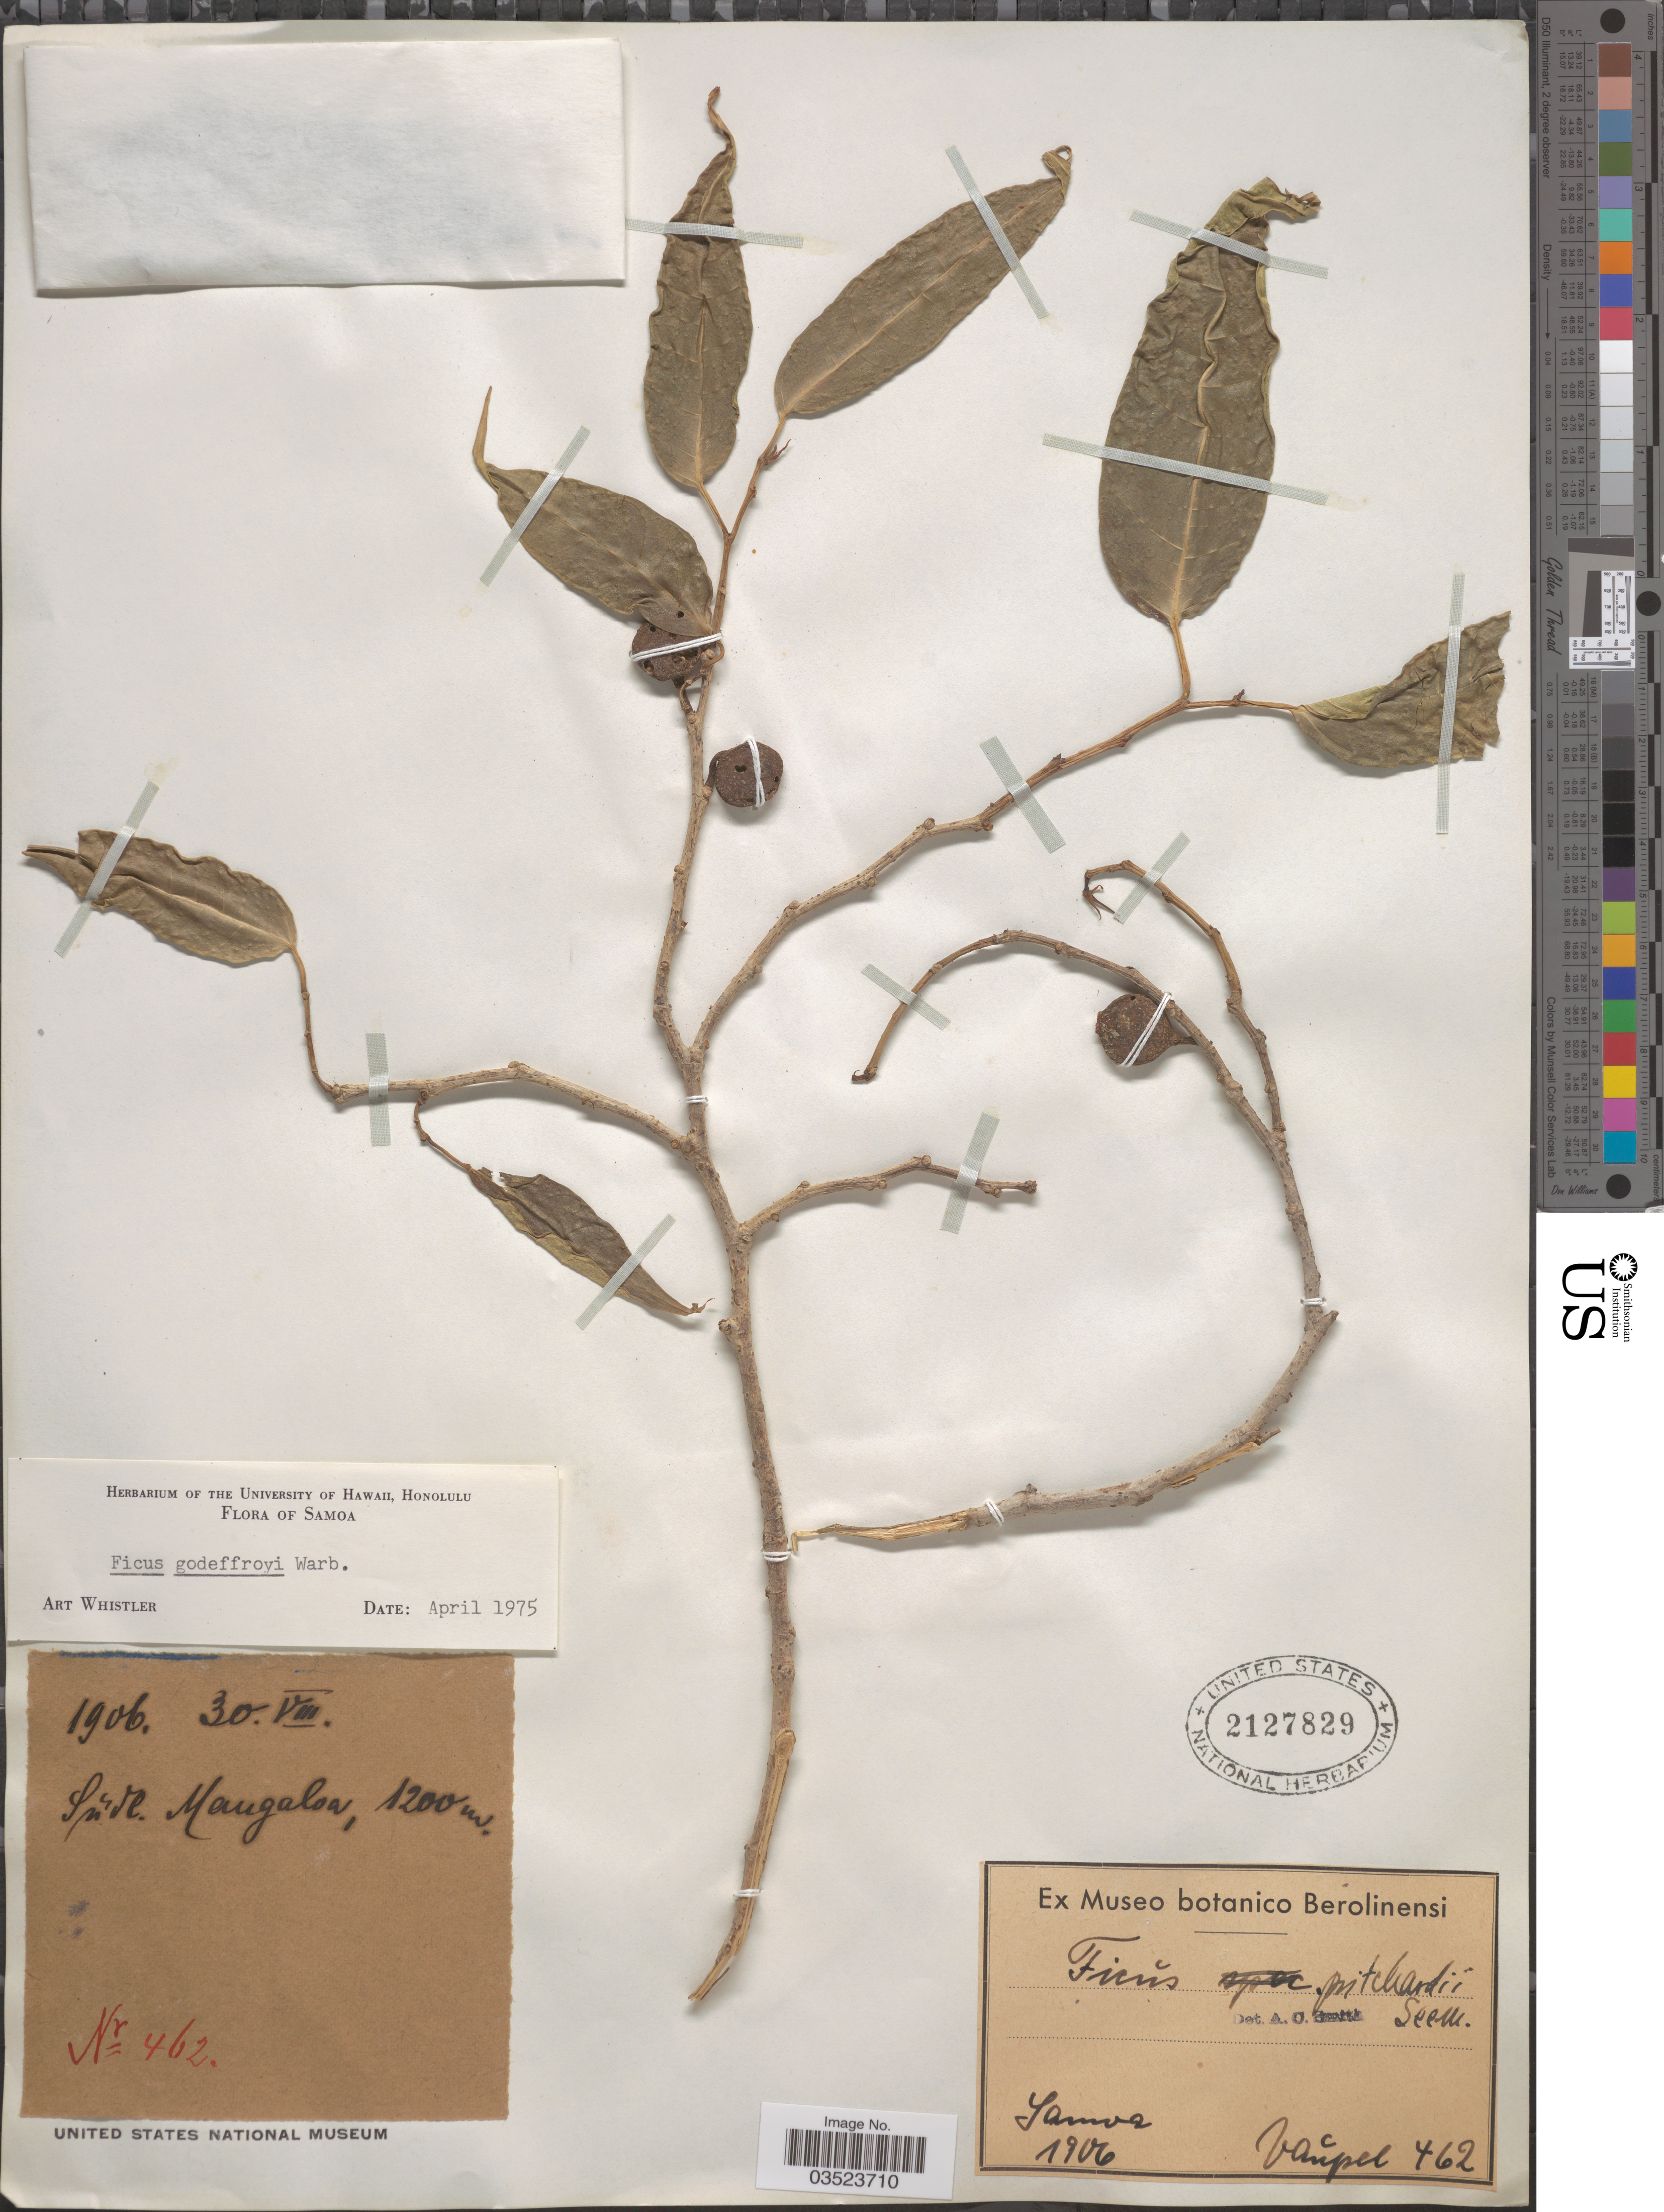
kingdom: Plantae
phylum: Tracheophyta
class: Magnoliopsida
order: Rosales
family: Moraceae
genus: Ficus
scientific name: Ficus godeffroyi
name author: Warb.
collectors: Vaupel, --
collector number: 462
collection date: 1906-08-30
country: Samoa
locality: Südl. Maugaloa. Samoa.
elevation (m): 1200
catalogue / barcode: US 2127829